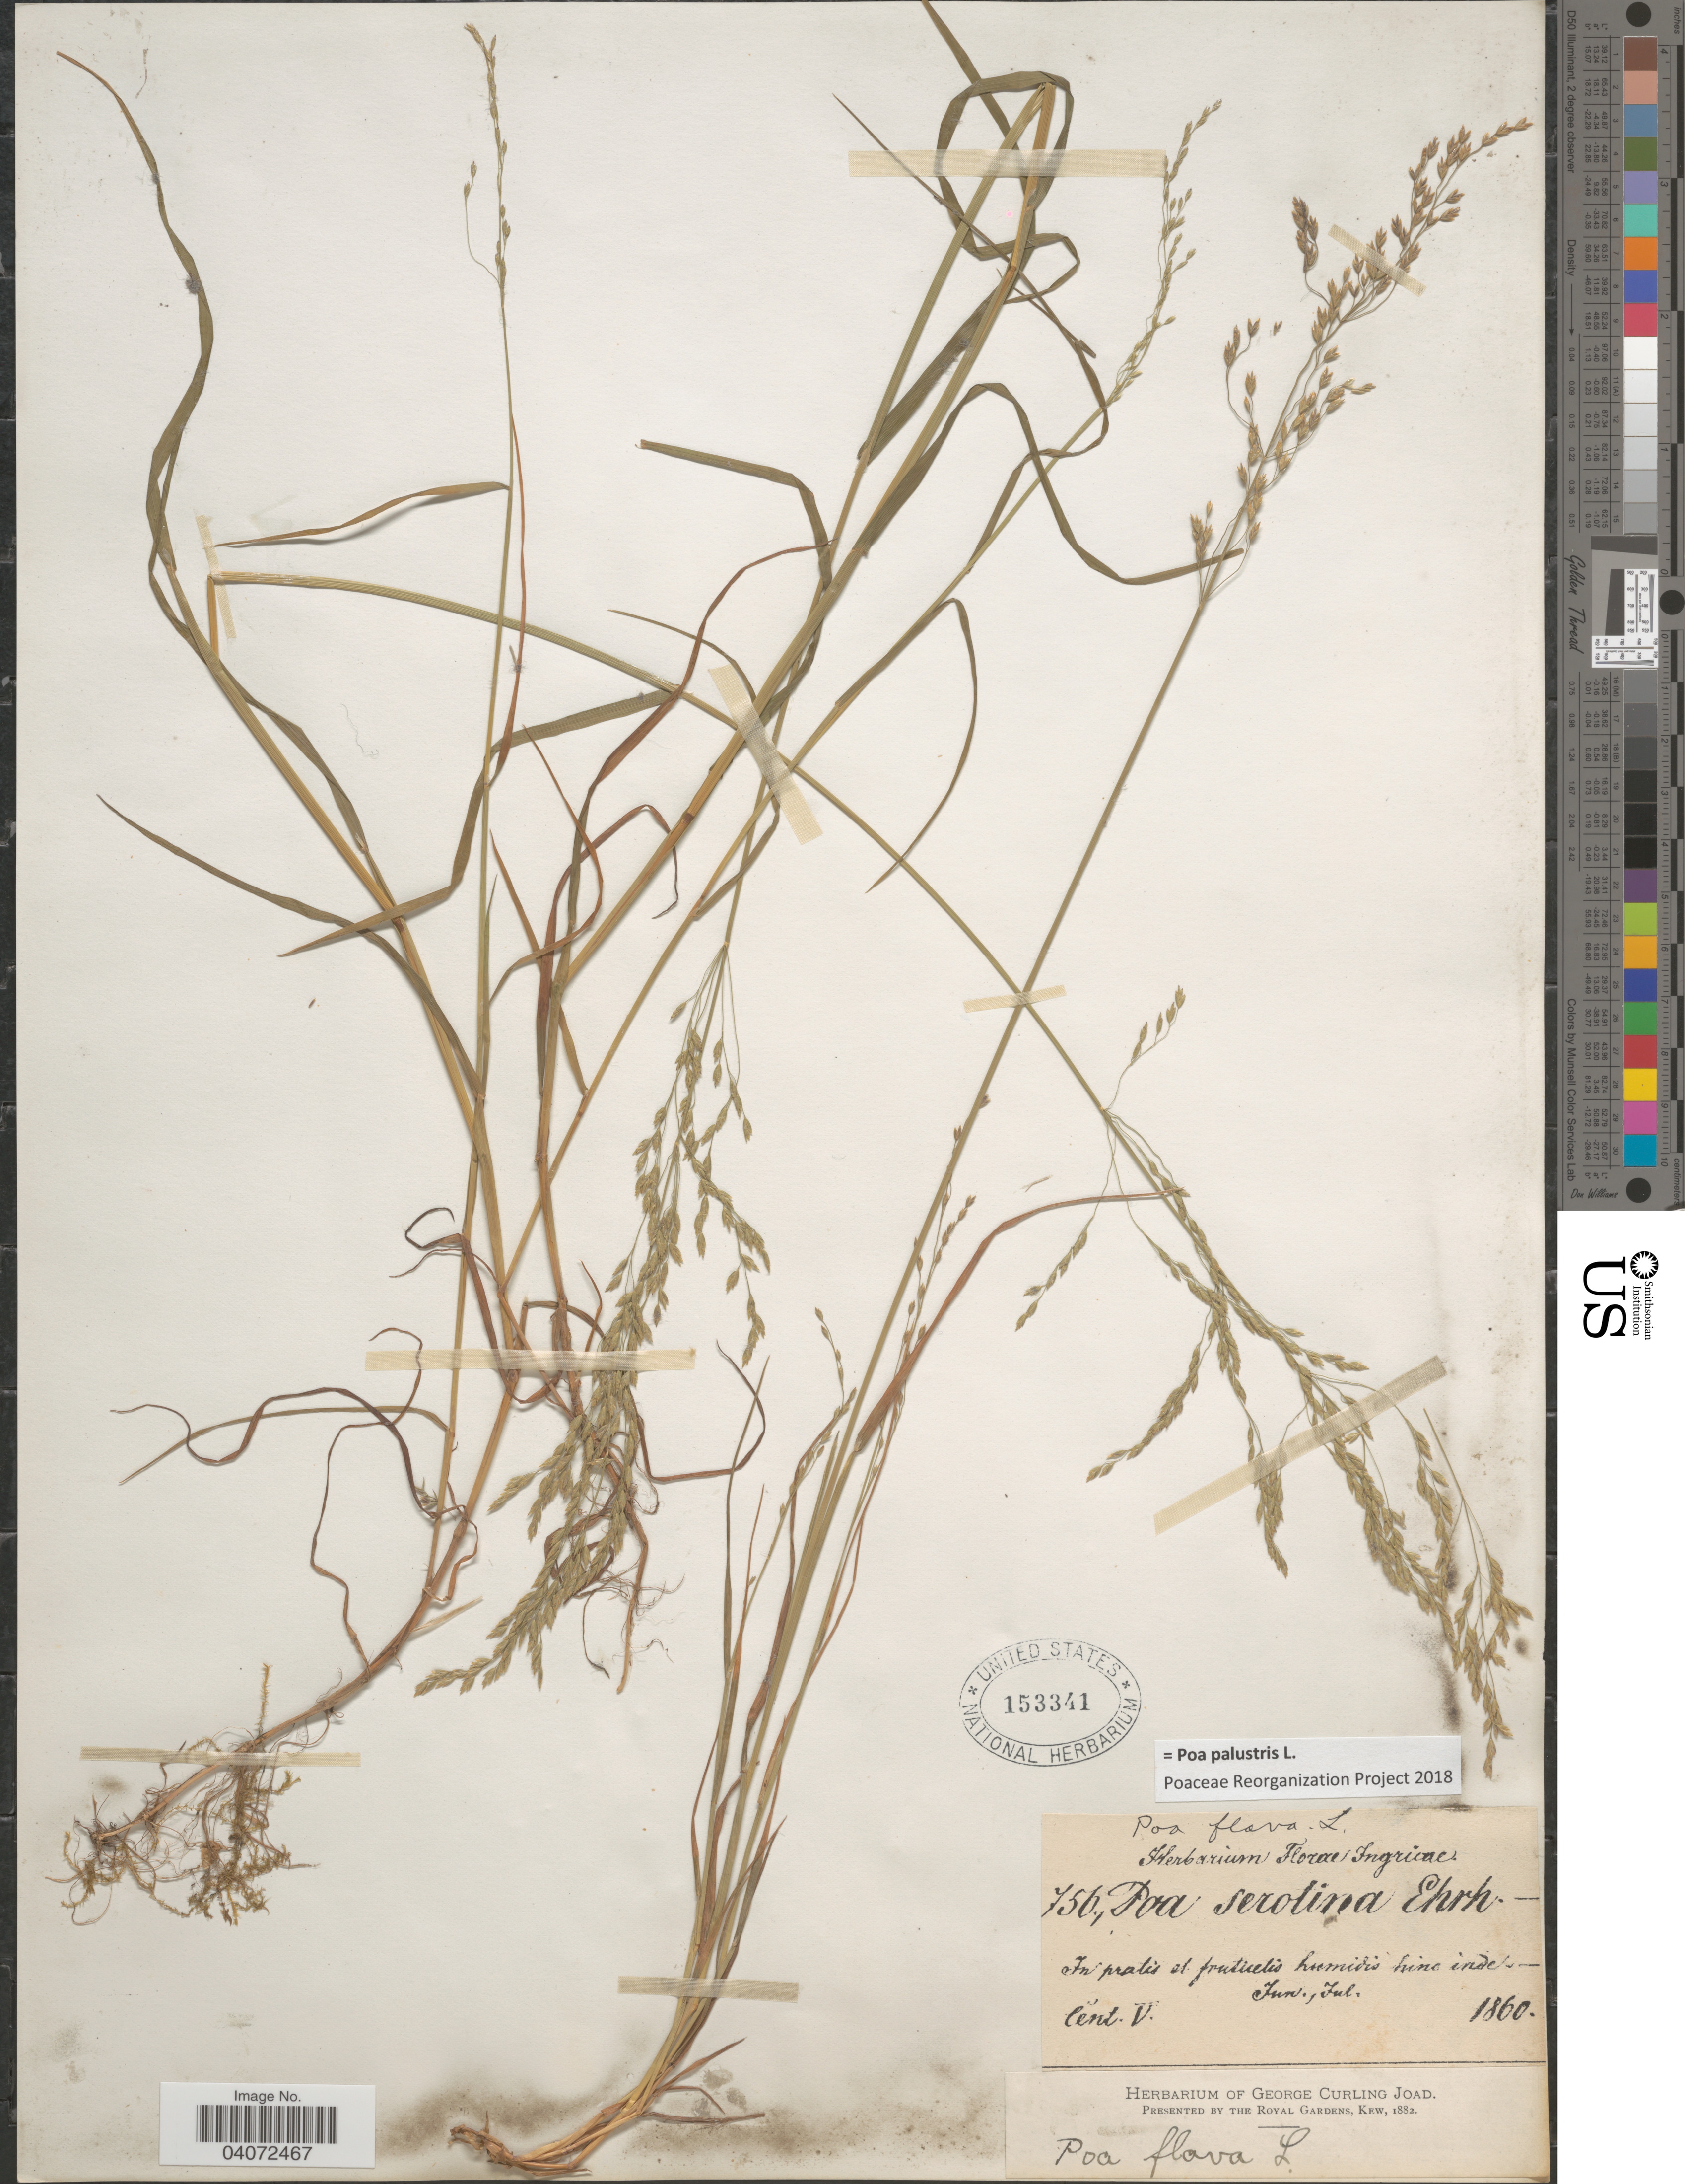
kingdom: Plantae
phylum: Tracheophyta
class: Liliopsida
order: Poales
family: Poaceae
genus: Poa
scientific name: Poa palustris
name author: L.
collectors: ex herb. Florae Ingricae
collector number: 756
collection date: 1860-06/1860-07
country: Ukraine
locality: Ingricae. In pratis et fruticetis humidis hine inde.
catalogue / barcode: US 153341